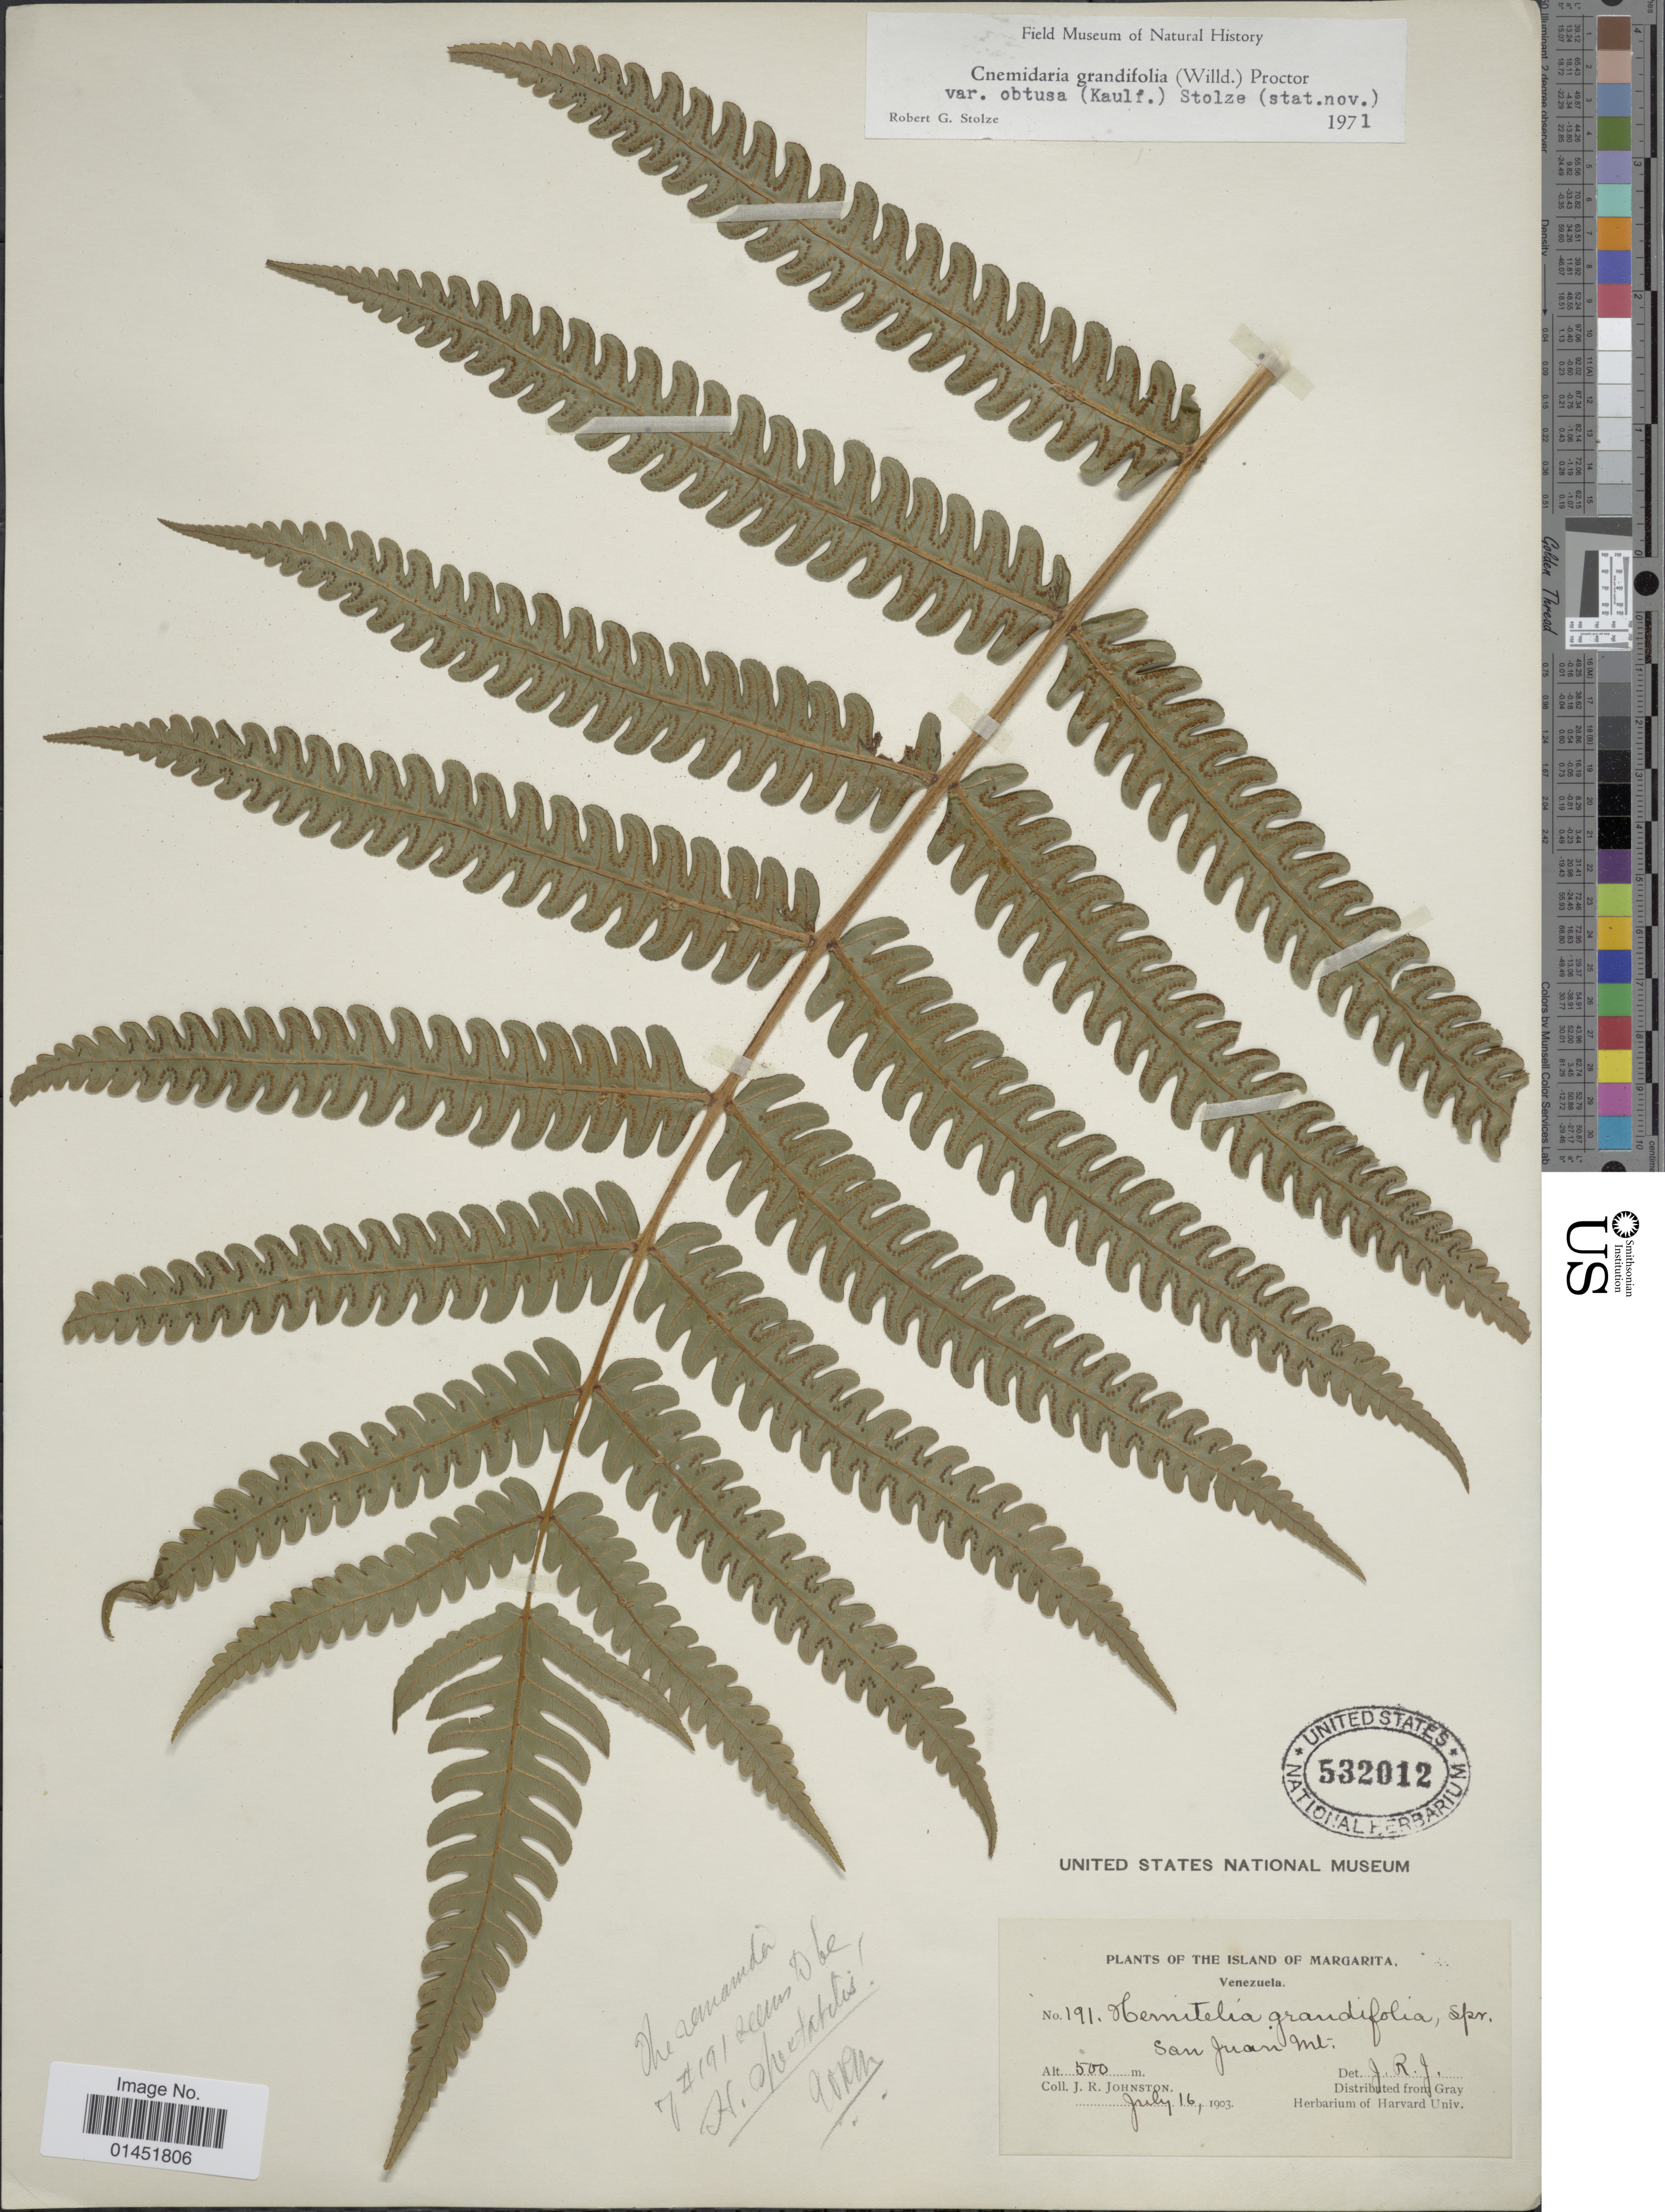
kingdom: Plantae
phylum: Tracheophyta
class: Polypodiopsida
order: Cyatheales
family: Cyatheaceae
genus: Cyathea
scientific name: Cyathea grandifolia var. obtusa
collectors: J. Johnston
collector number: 1911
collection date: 1903-07-16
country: Venezuela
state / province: Nueva Esparta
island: Margarita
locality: The Island of Margarita, San Juan Mt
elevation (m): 500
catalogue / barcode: US 532012